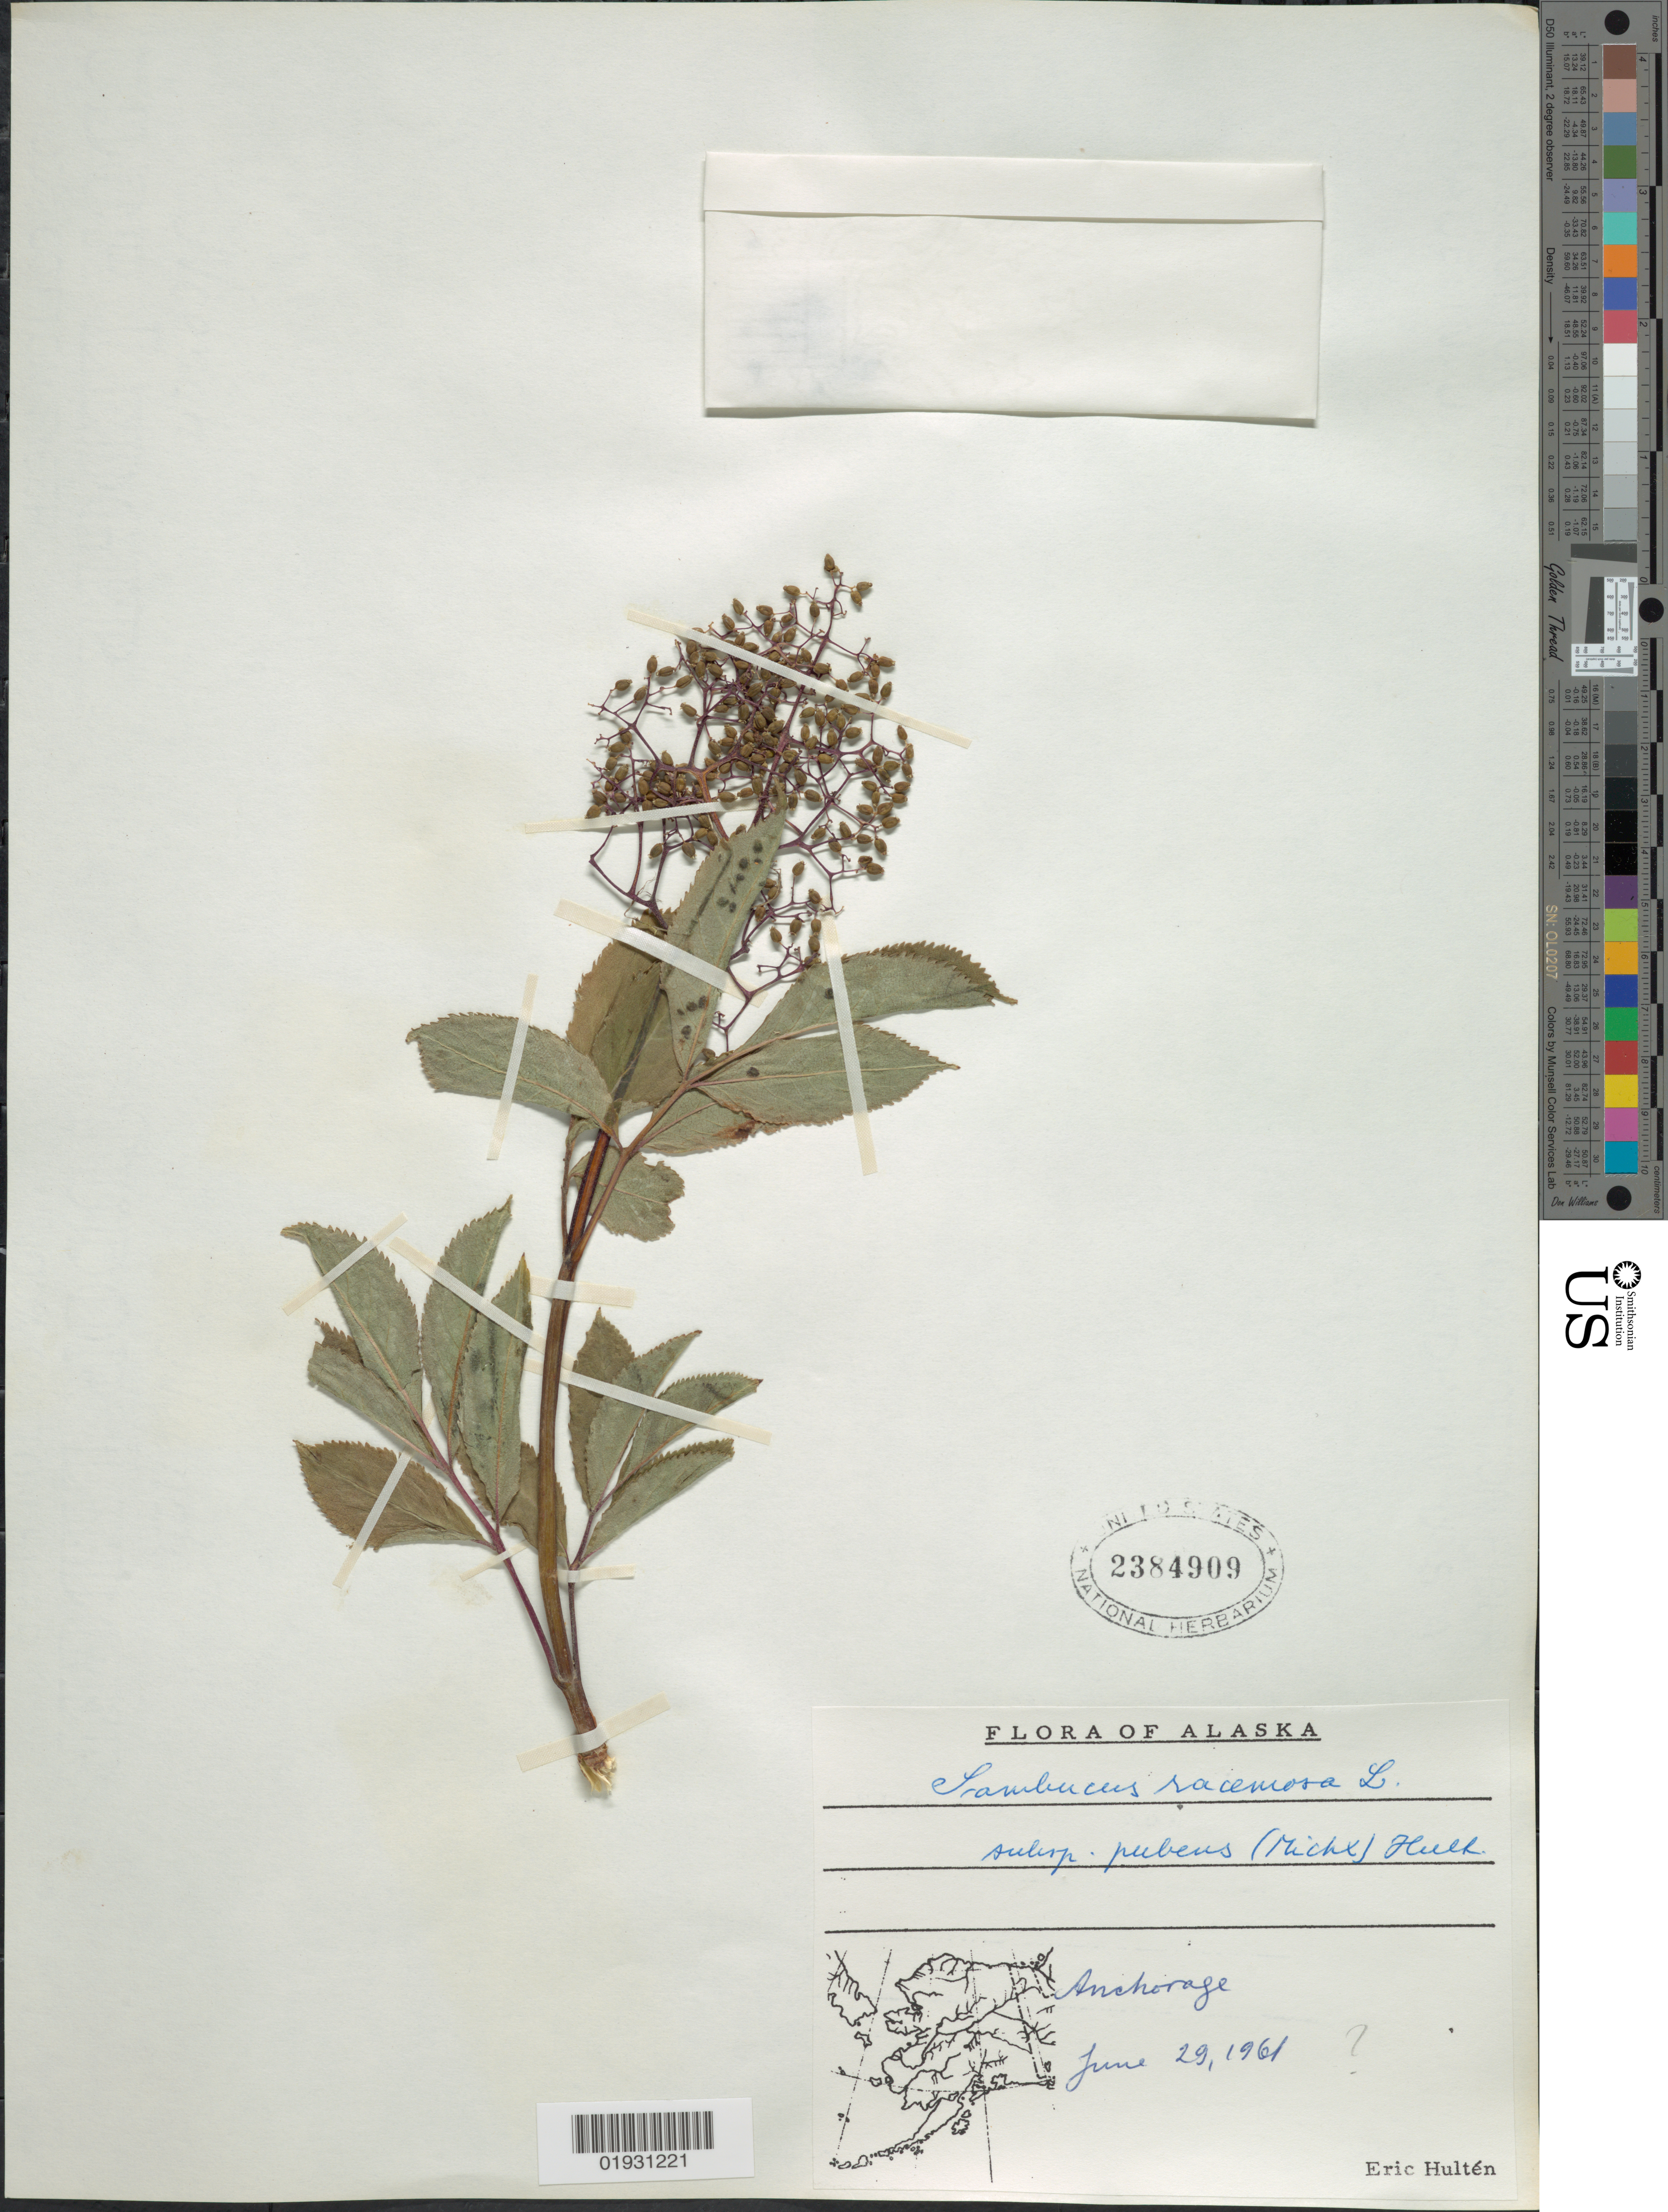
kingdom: Plantae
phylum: Tracheophyta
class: Magnoliopsida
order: Dipsacales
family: Viburnaceae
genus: Sambucus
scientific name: Sambucus pubens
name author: Michx.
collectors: E. G. Hultén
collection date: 1961-06-29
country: United States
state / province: Alaska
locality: Anchorage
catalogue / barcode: US 2384909